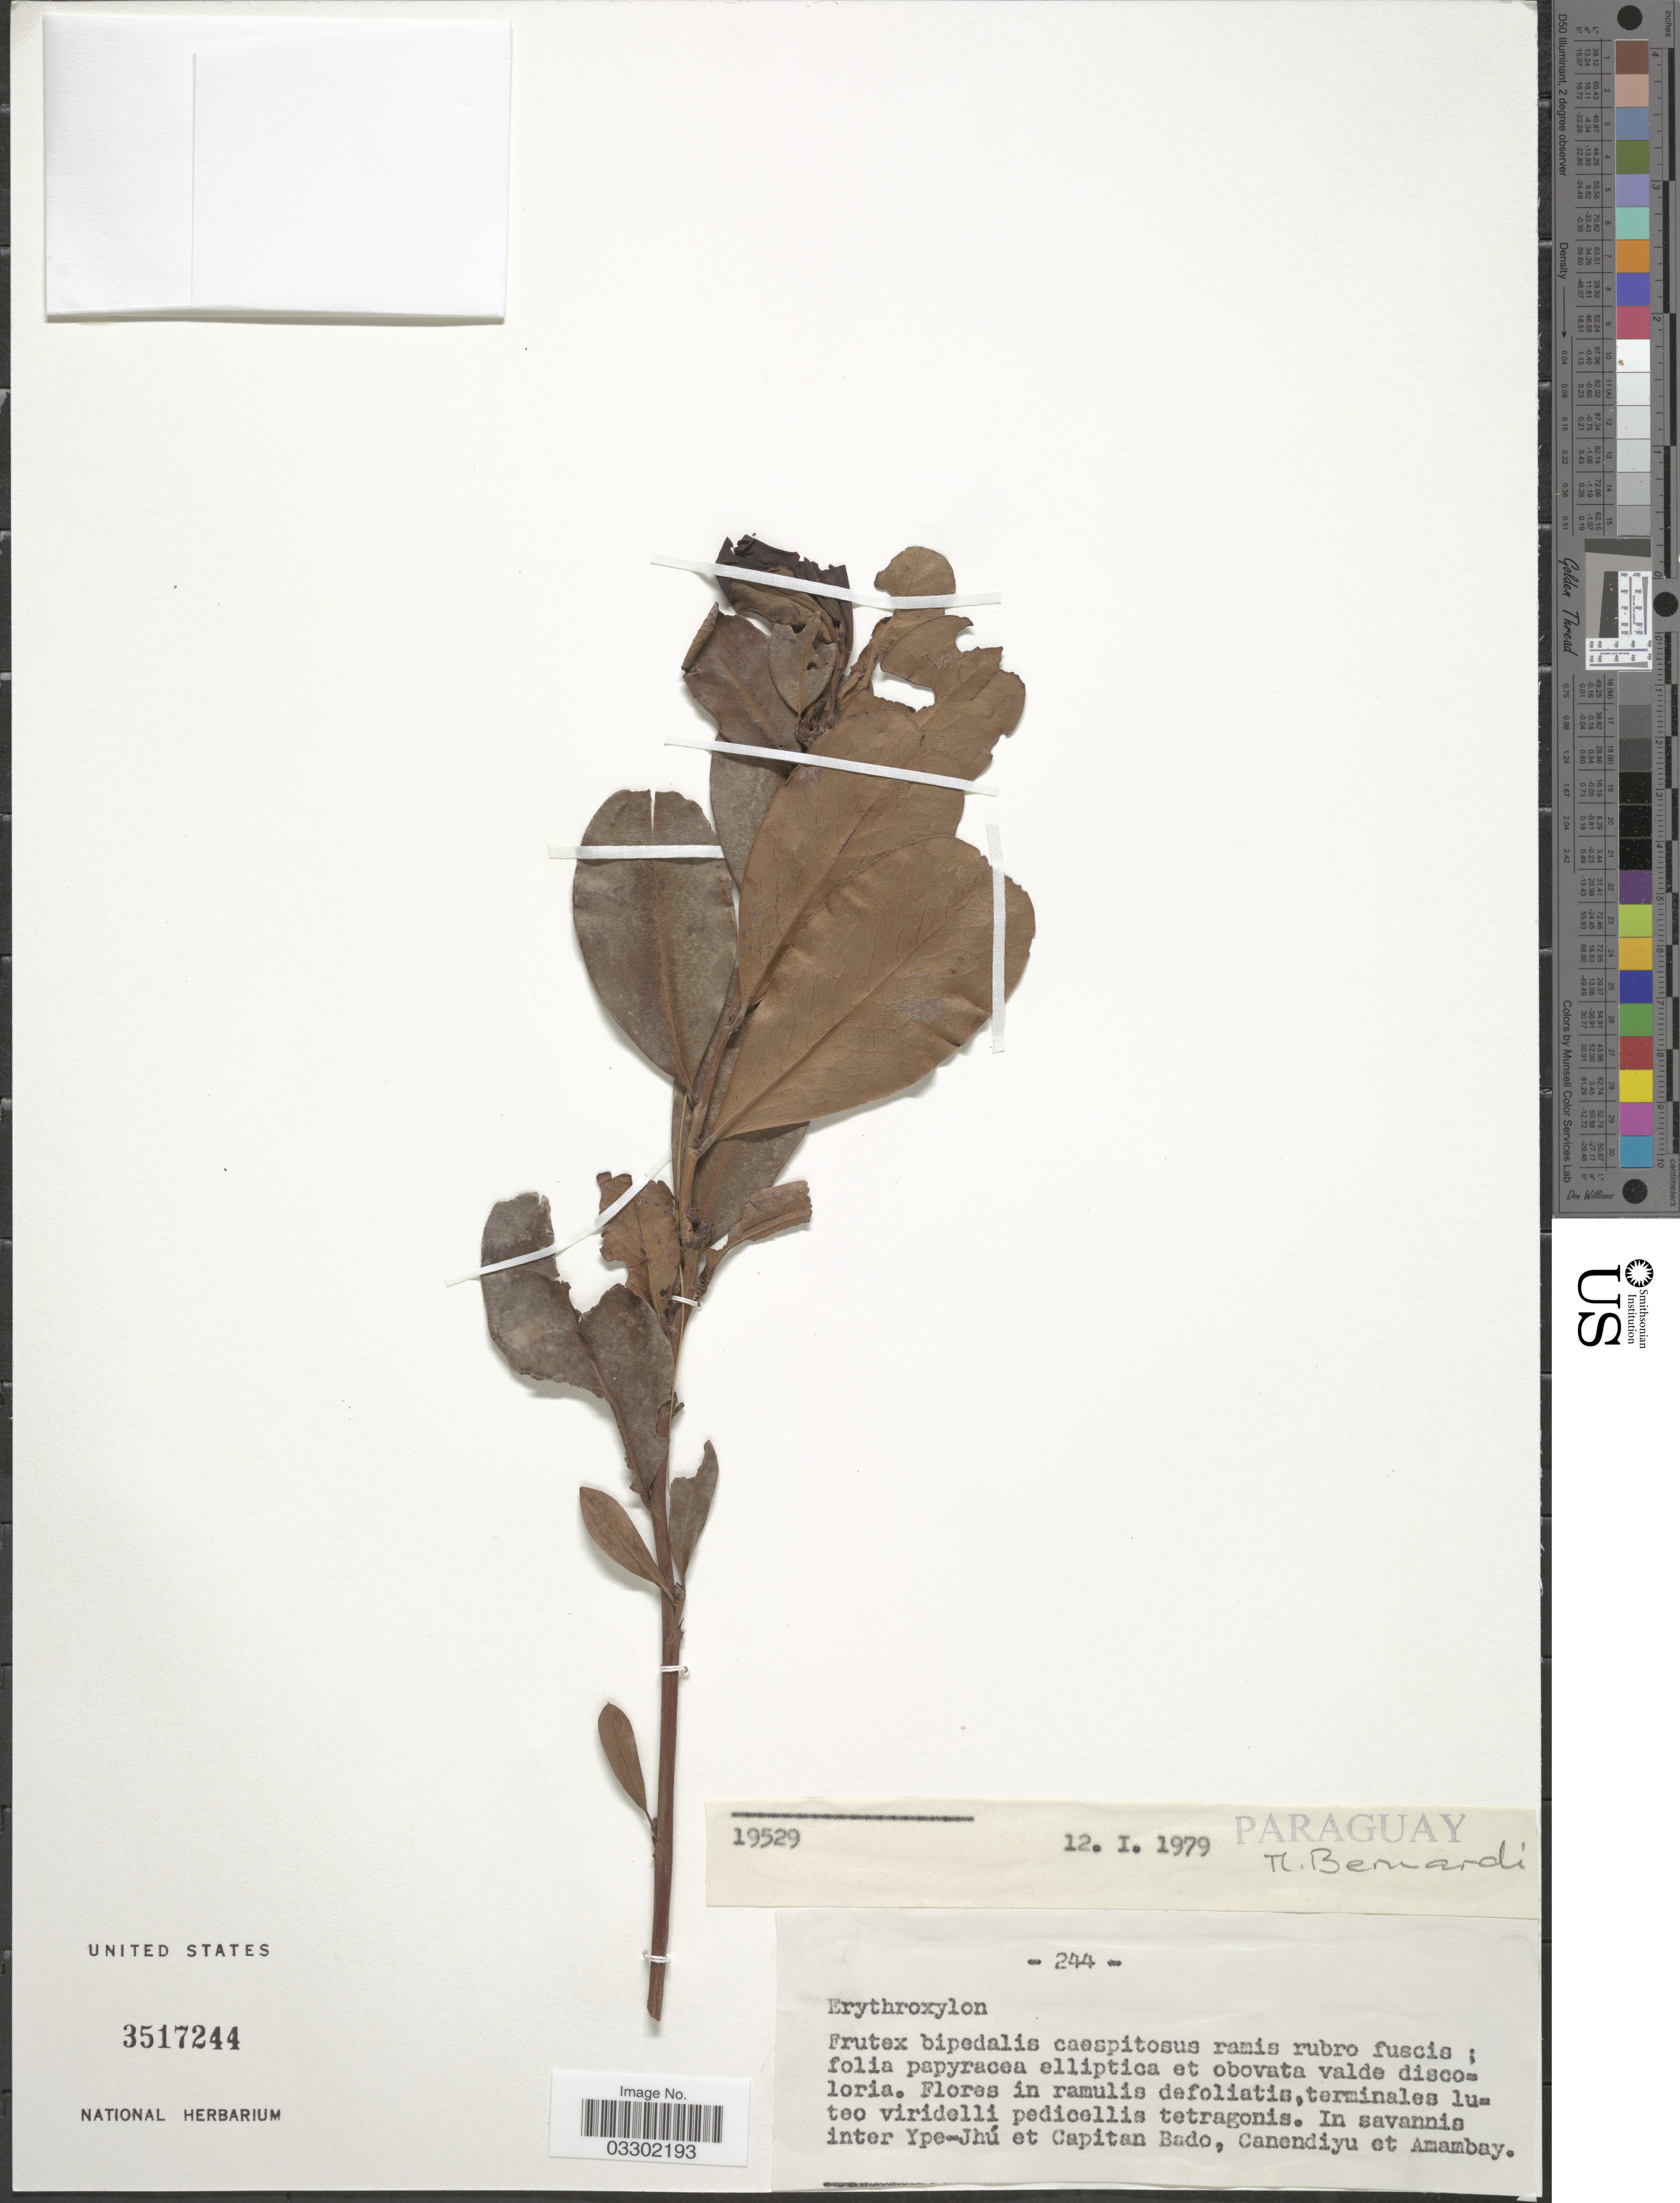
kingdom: Plantae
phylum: Tracheophyta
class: Magnoliopsida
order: Malpighiales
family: Erythroxylaceae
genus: Erythroxylum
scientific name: Erythroxylum sp.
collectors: M. Bernardi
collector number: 19529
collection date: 1979-01-12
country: Paraguay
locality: In savannis inter Ype-Jhú et Capitan Bado, Caneniyu et Amambay.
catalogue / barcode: US 3517244